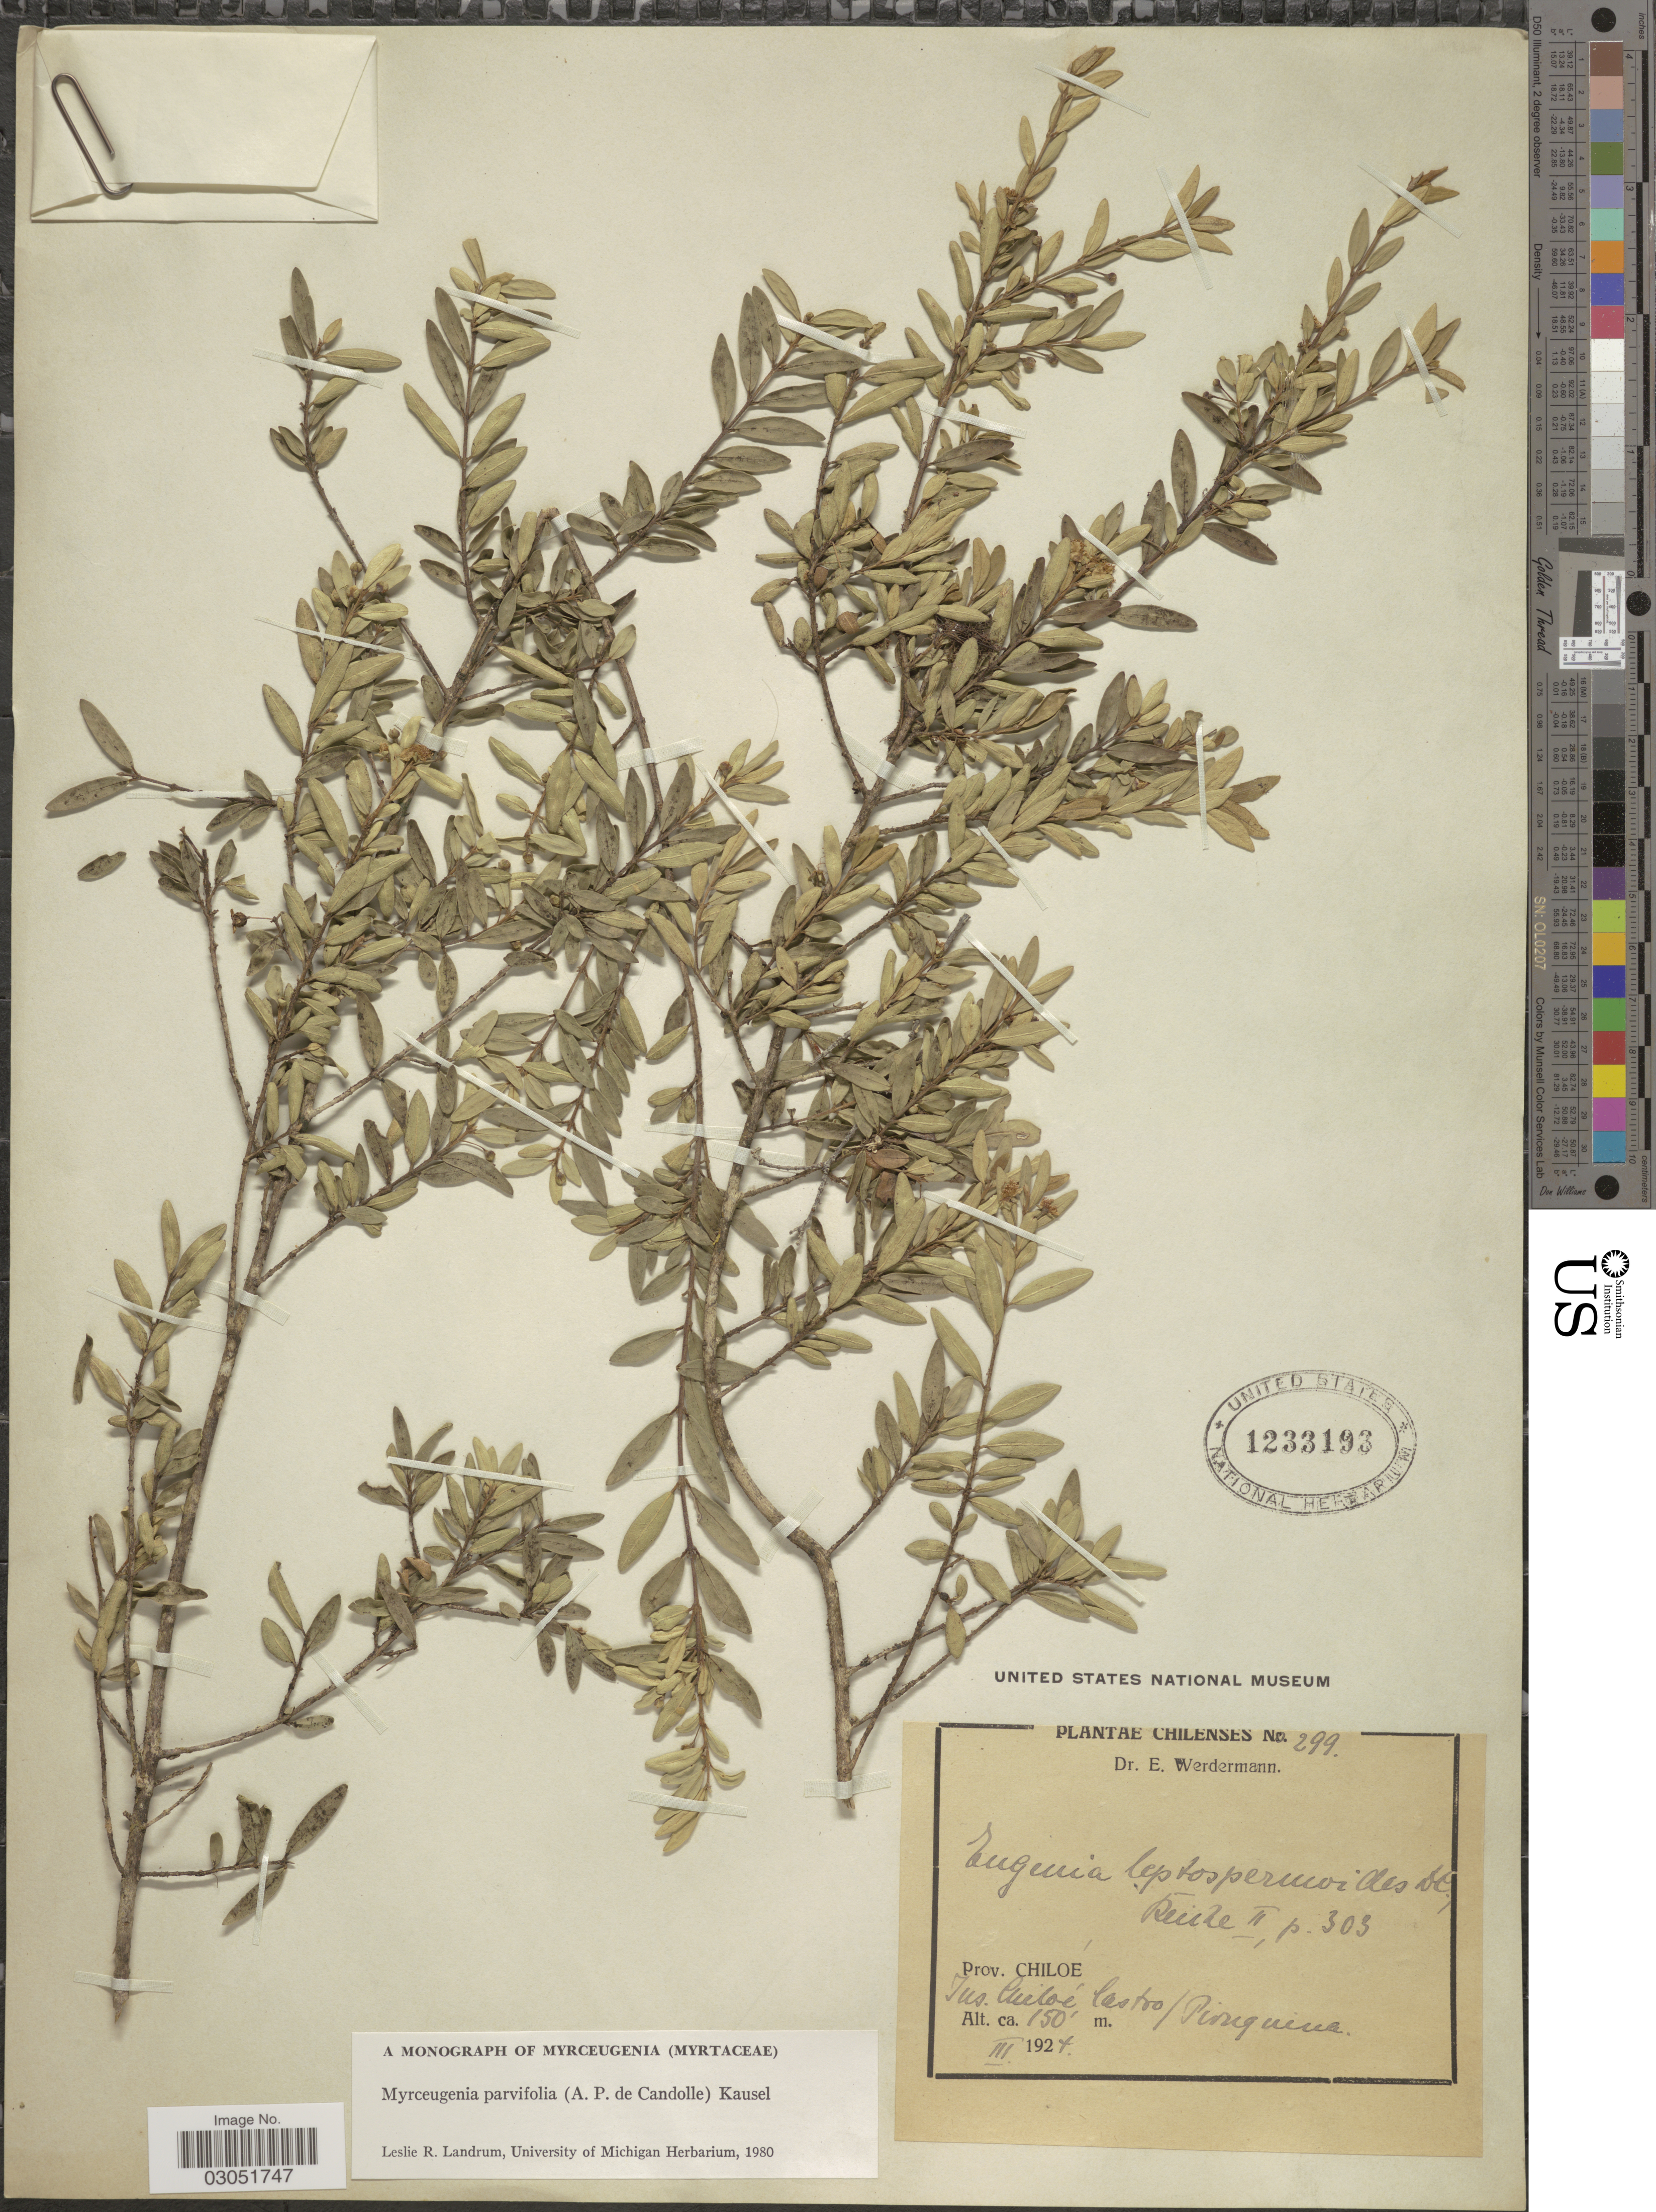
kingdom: Plantae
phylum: Tracheophyta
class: Magnoliopsida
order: Myrtales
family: Myrtaceae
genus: Myrceugenia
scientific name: Myrceugenia parvifolia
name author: (DC.) Kausel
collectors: E. Werdermann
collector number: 299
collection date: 1924-03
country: Chile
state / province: Arica y Parinacota (XV)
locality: Tus. Curiloé, Castro/ Piruguina.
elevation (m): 150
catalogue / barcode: US 1233193